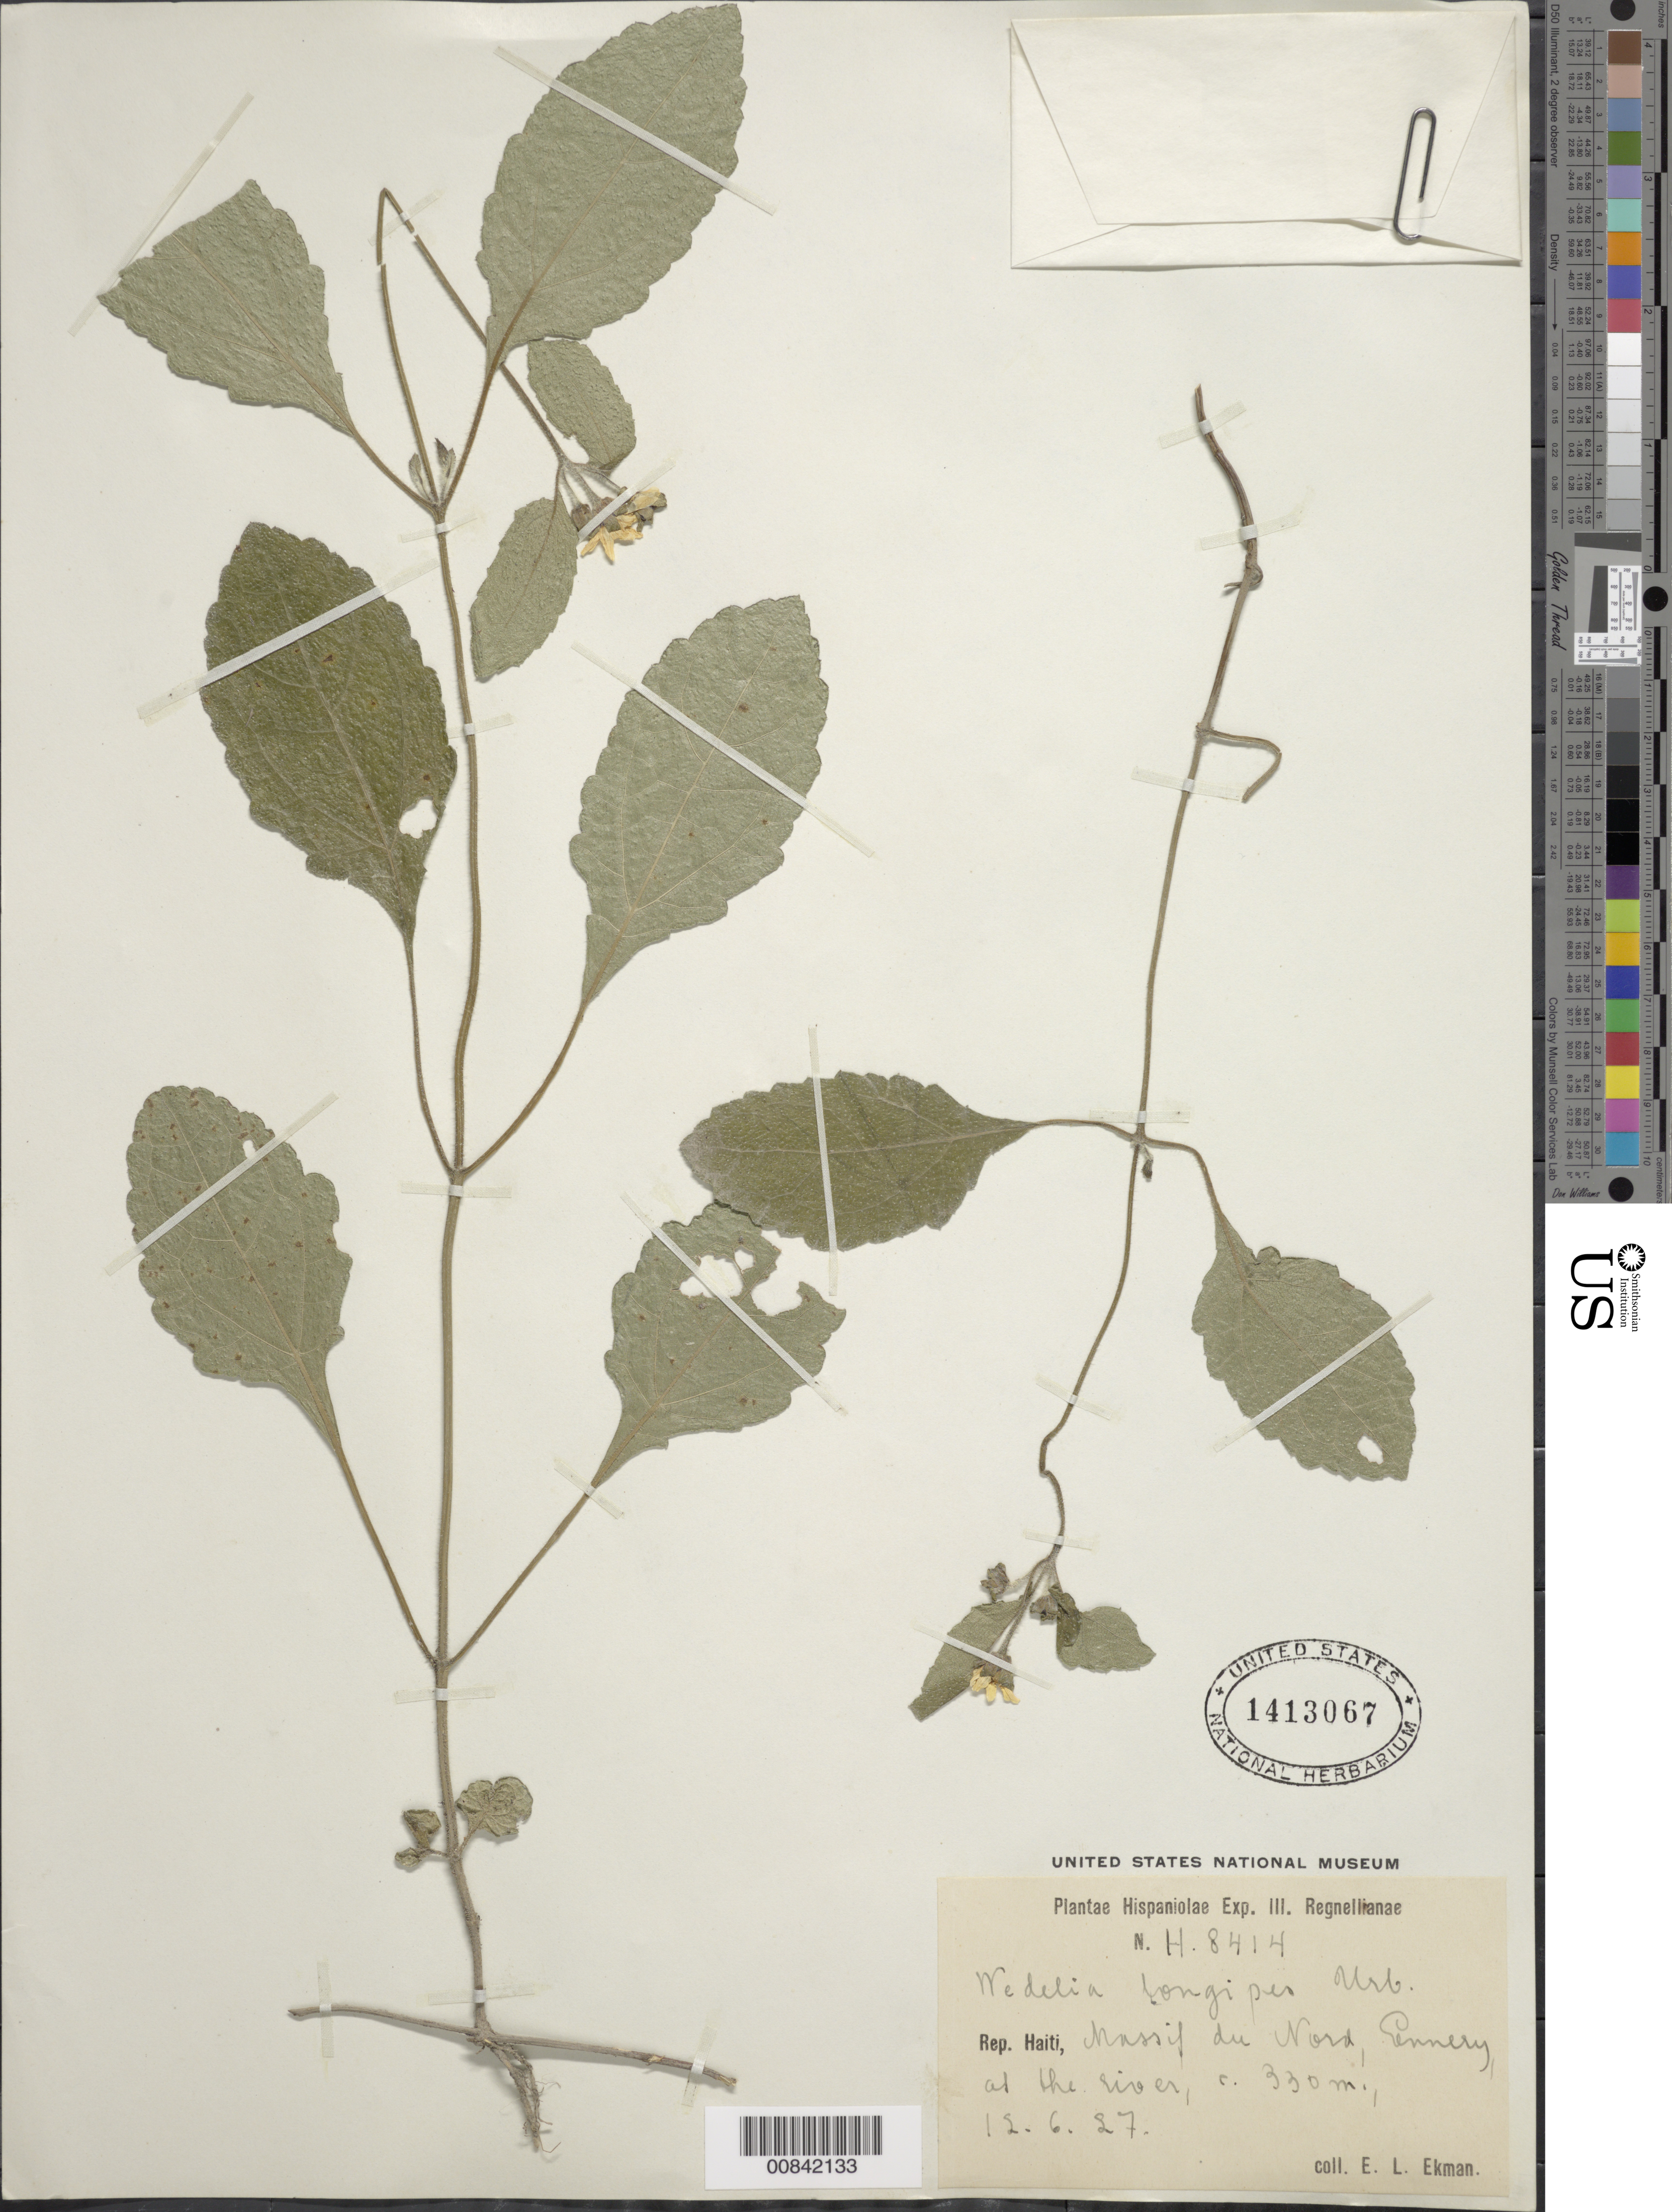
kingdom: Plantae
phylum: Tracheophyta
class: Magnoliopsida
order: Asterales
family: Asteraceae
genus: Wedelia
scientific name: Wedelia longipes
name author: Urb.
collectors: E. L. Ekman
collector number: H 8414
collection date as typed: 12 Jun 1927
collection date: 1927-06-12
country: Haiti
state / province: Artibonite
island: Hispaniola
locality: Massif du Nord, Ennery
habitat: At the river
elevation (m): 330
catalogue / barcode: US 1413067